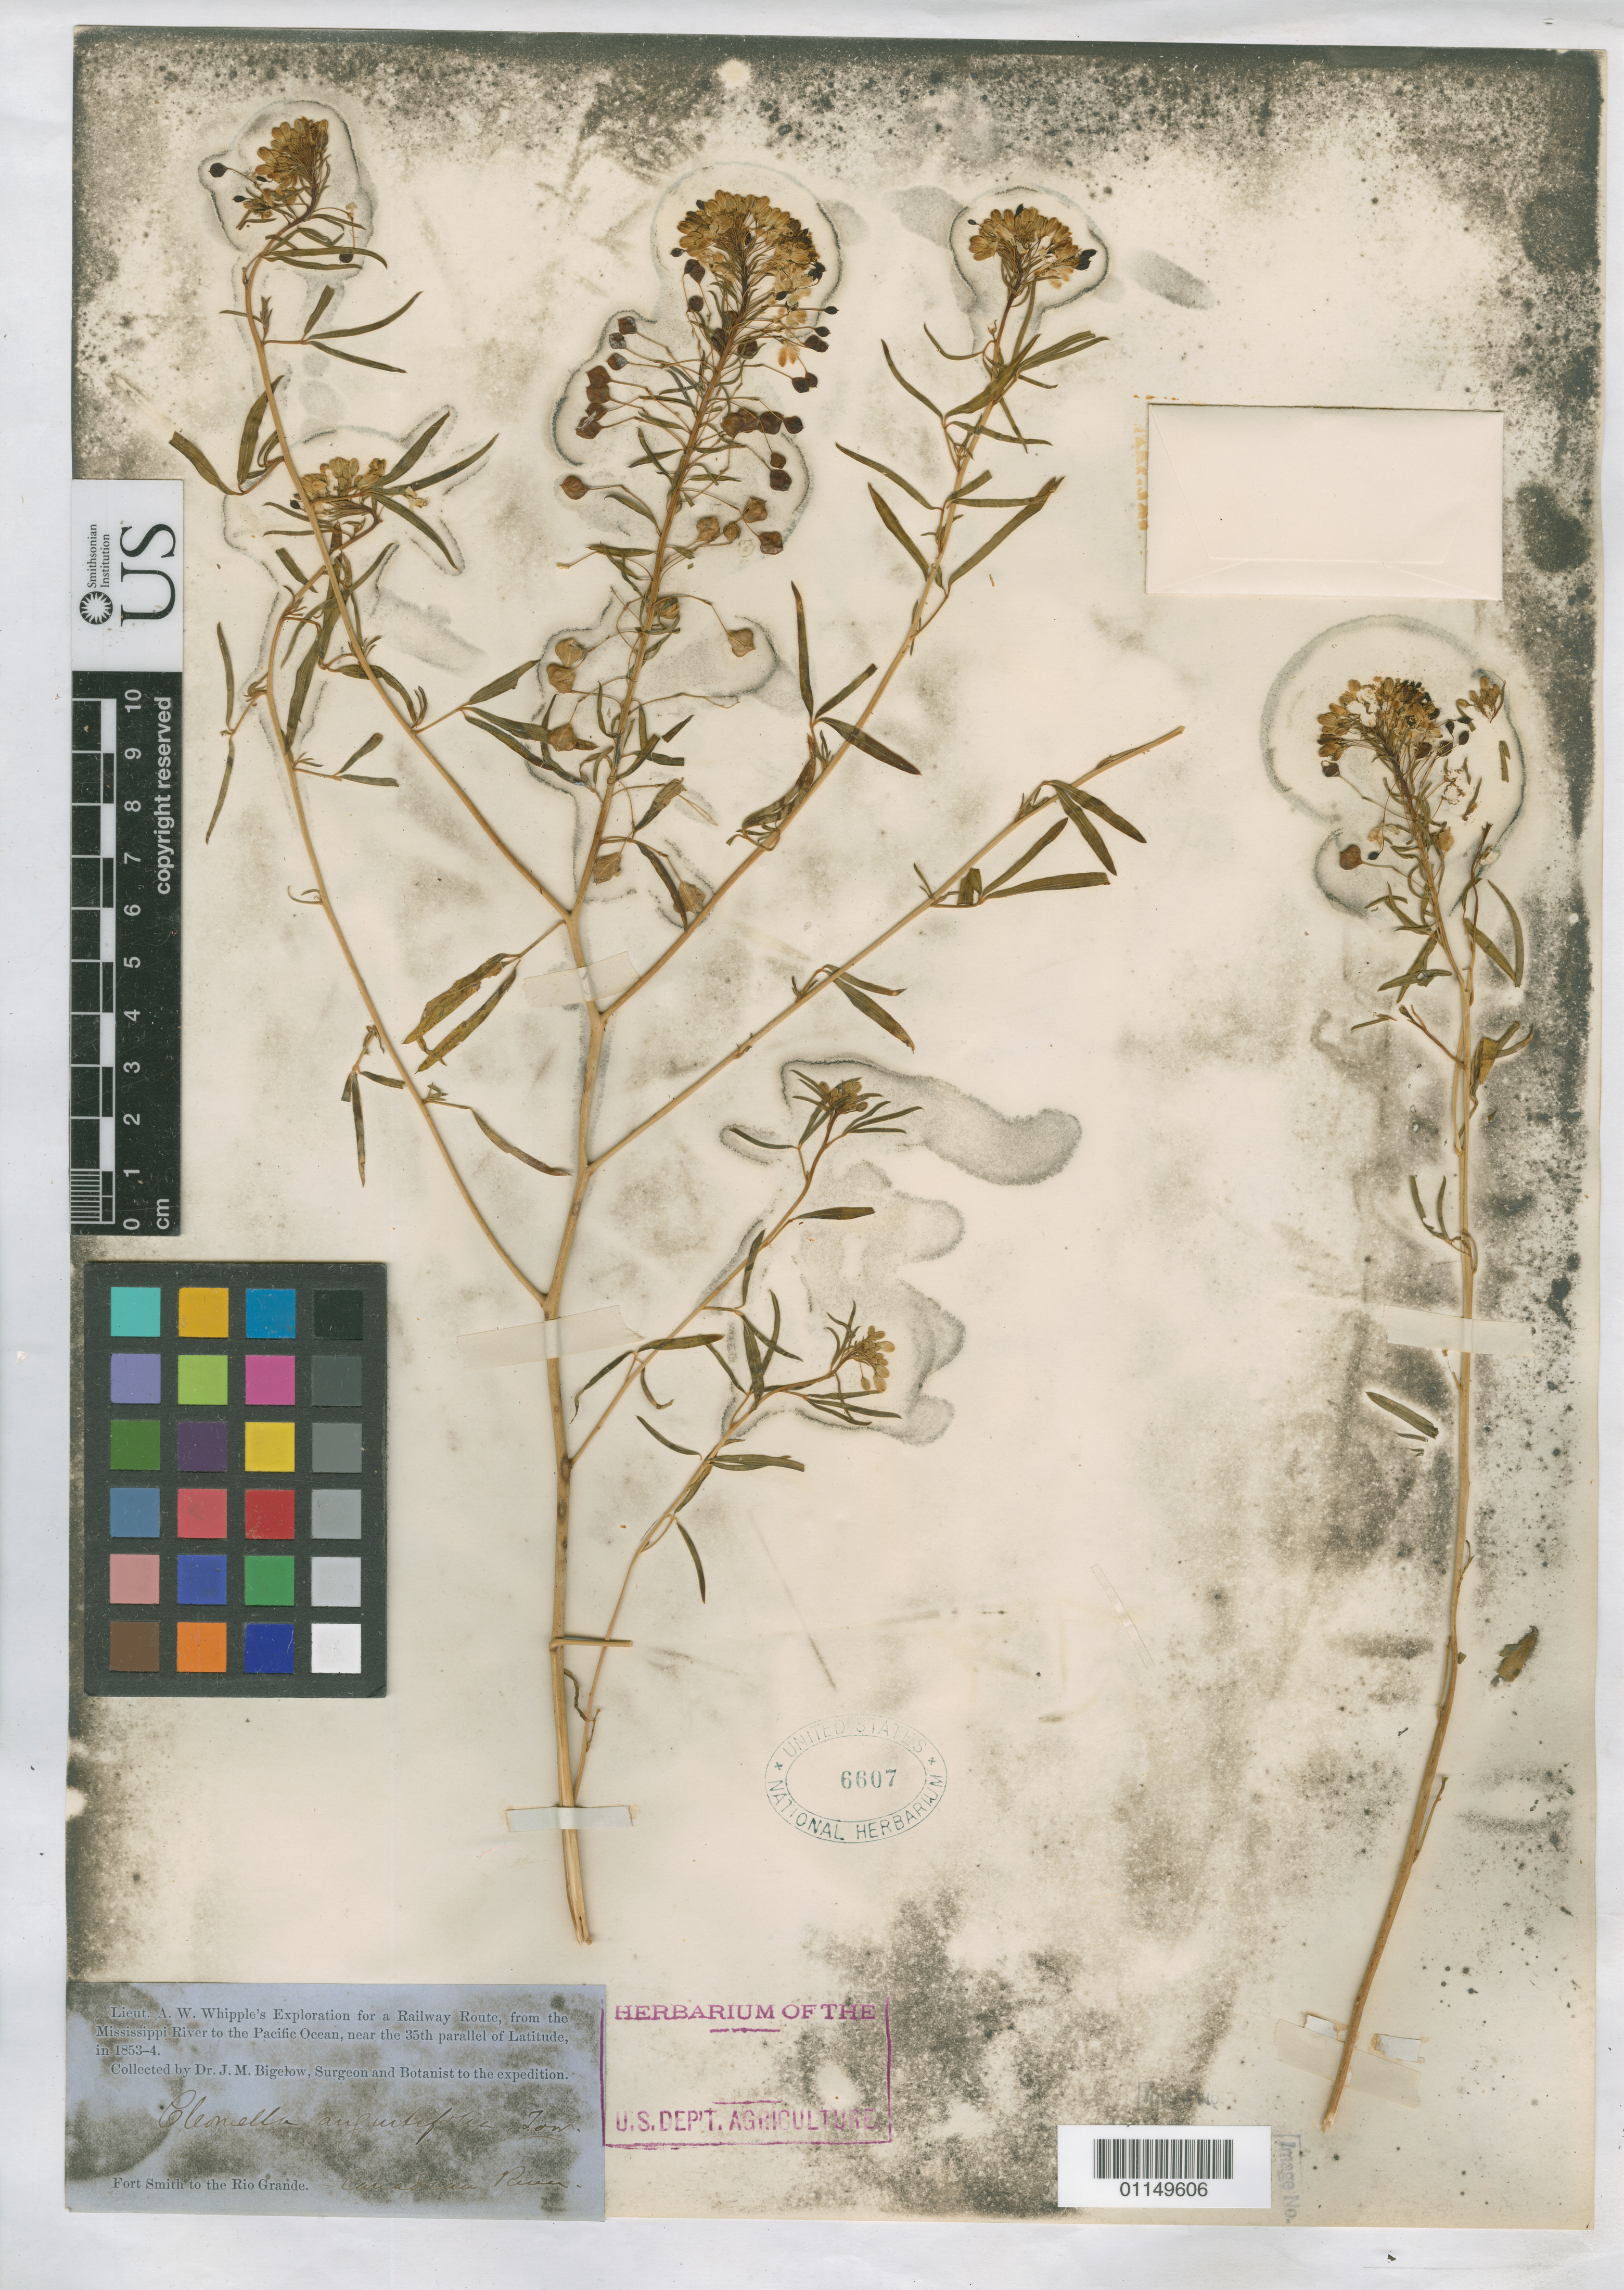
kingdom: Plantae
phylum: Tracheophyta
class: Magnoliopsida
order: Brassicales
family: Cleomaceae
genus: Cleomella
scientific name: Cleomella angustifolia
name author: Torr.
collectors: J. M. Bigelow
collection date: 1853/1854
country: United States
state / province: Oklahoma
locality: Fort Smith to the Rio Grande. Canadian River.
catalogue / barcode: US 6607